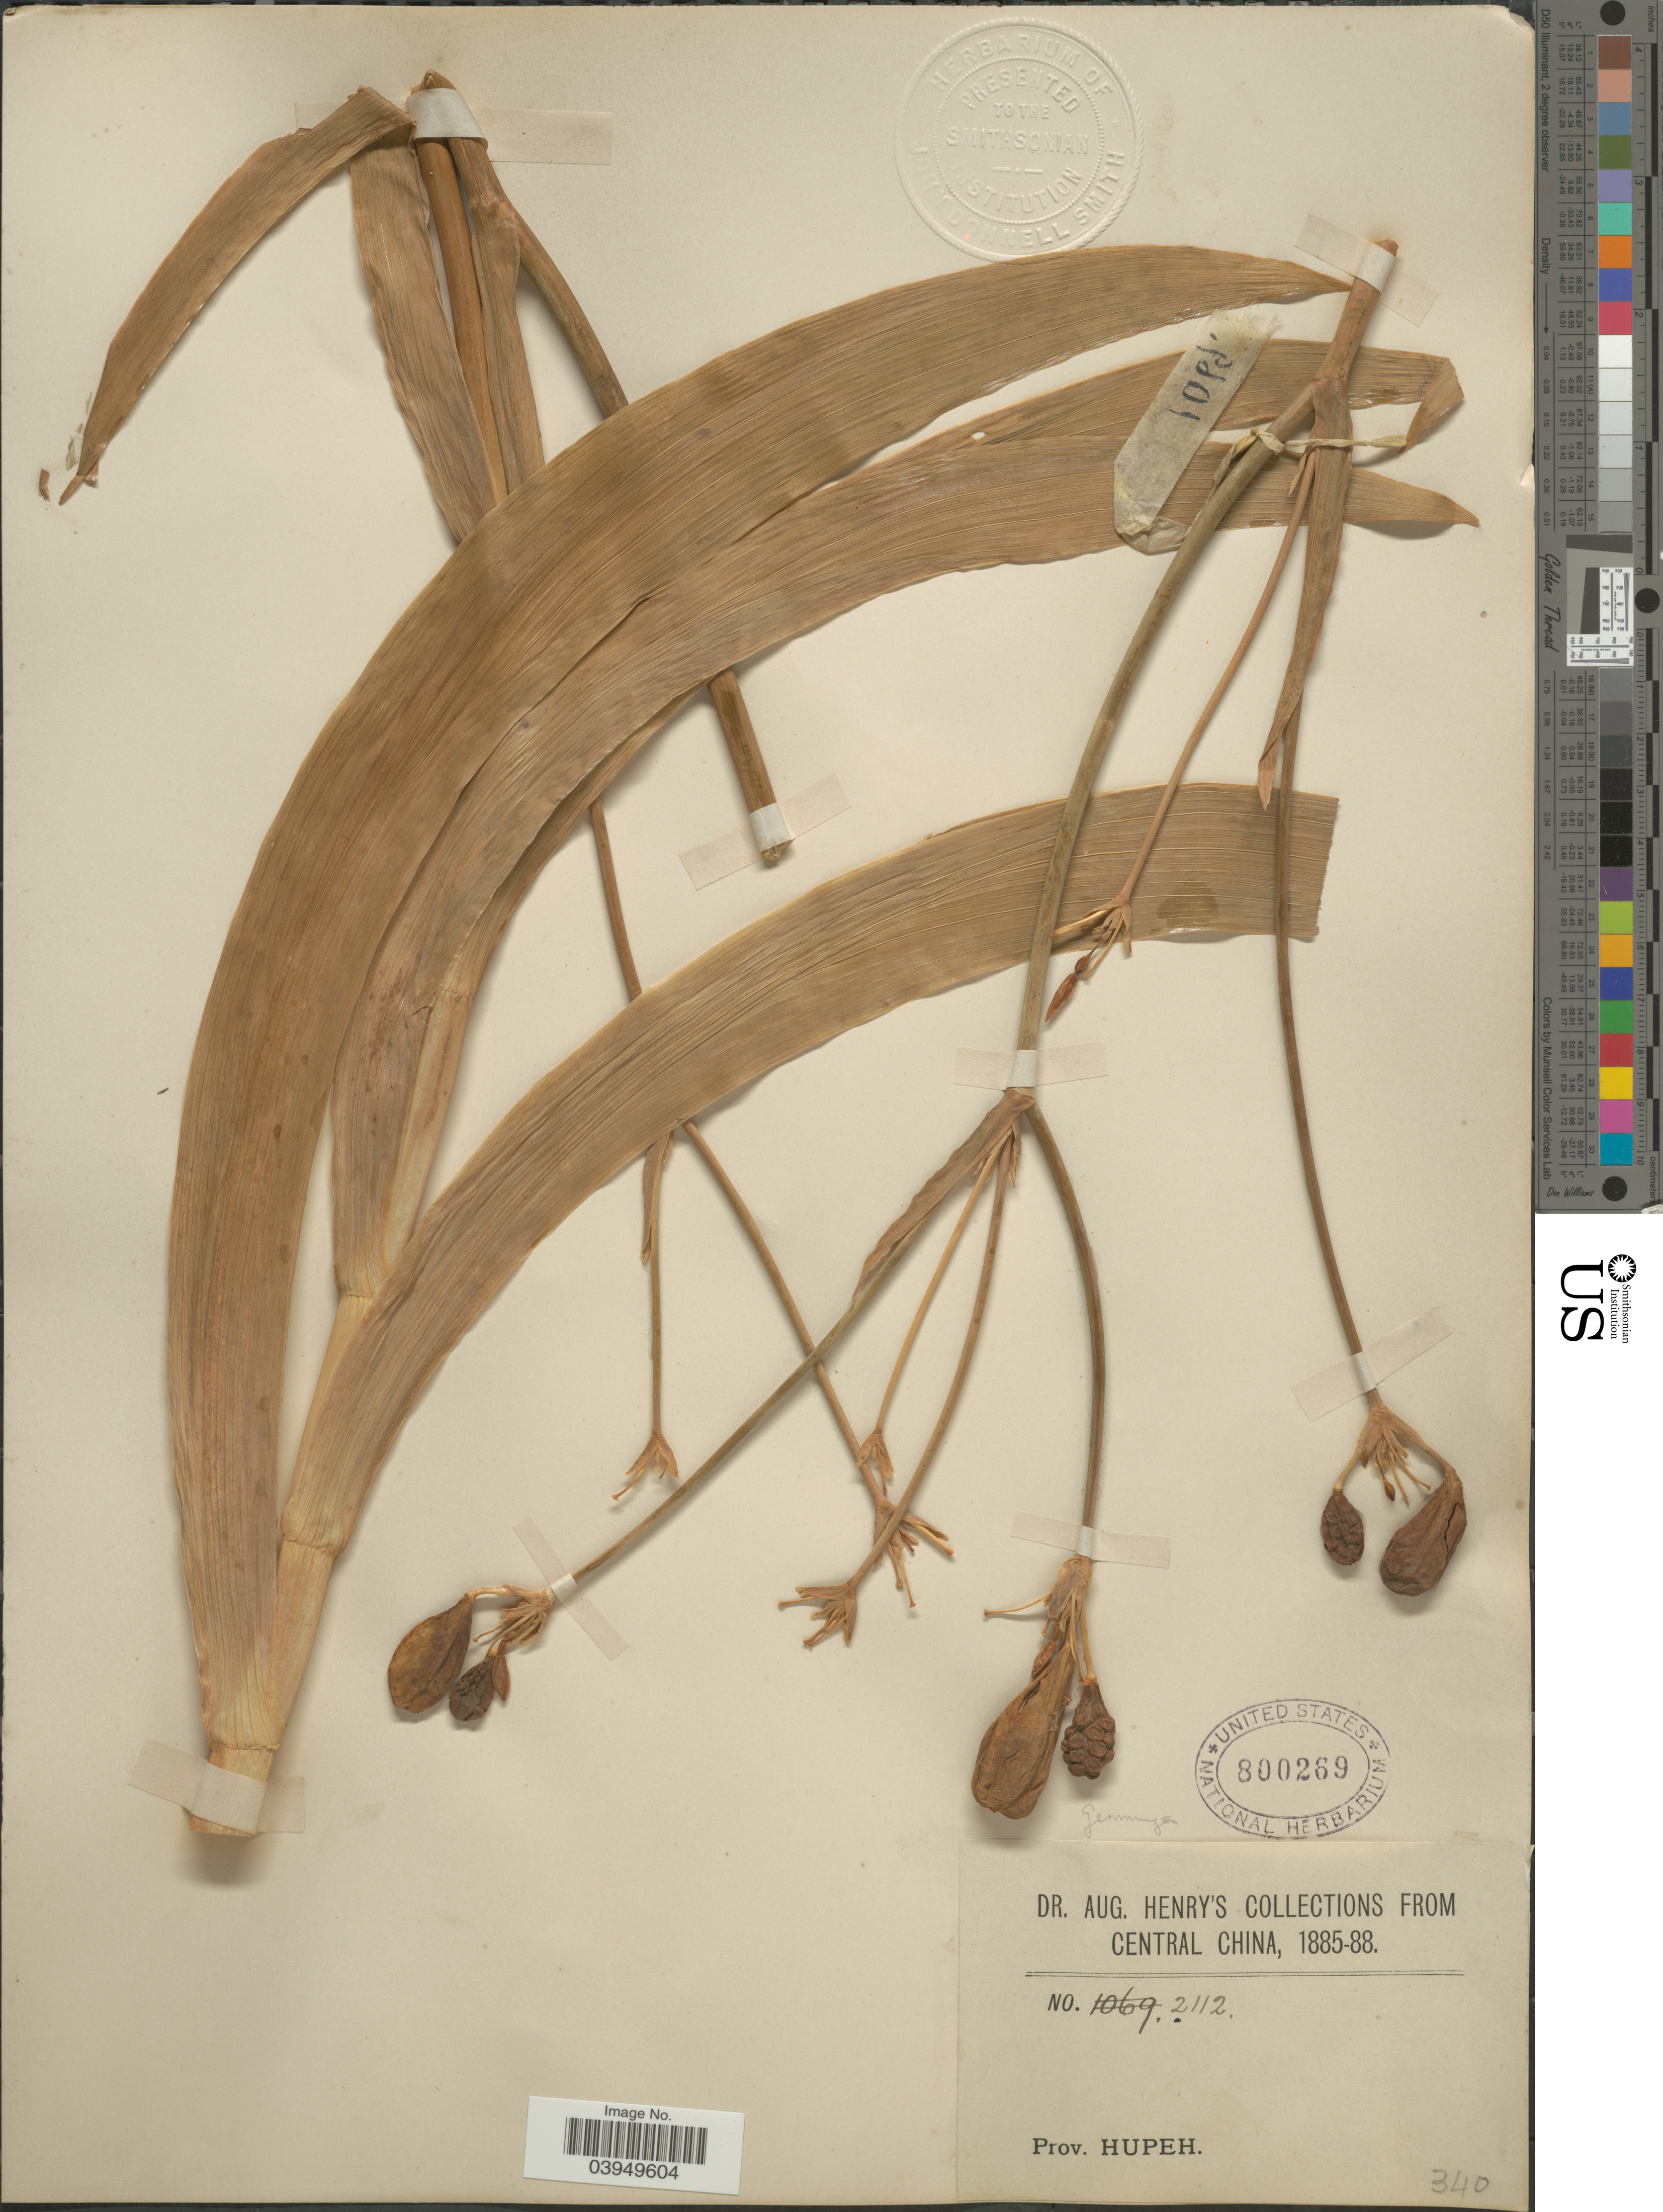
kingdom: Plantae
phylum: Tracheophyta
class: Liliopsida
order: Asparagales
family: Iridaceae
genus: Iris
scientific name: Iris chinensis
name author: Curtis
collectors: A. Henry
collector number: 2112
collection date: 1885/1888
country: China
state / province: Hubei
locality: Central China. Prov. Hupeh.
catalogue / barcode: US 800269